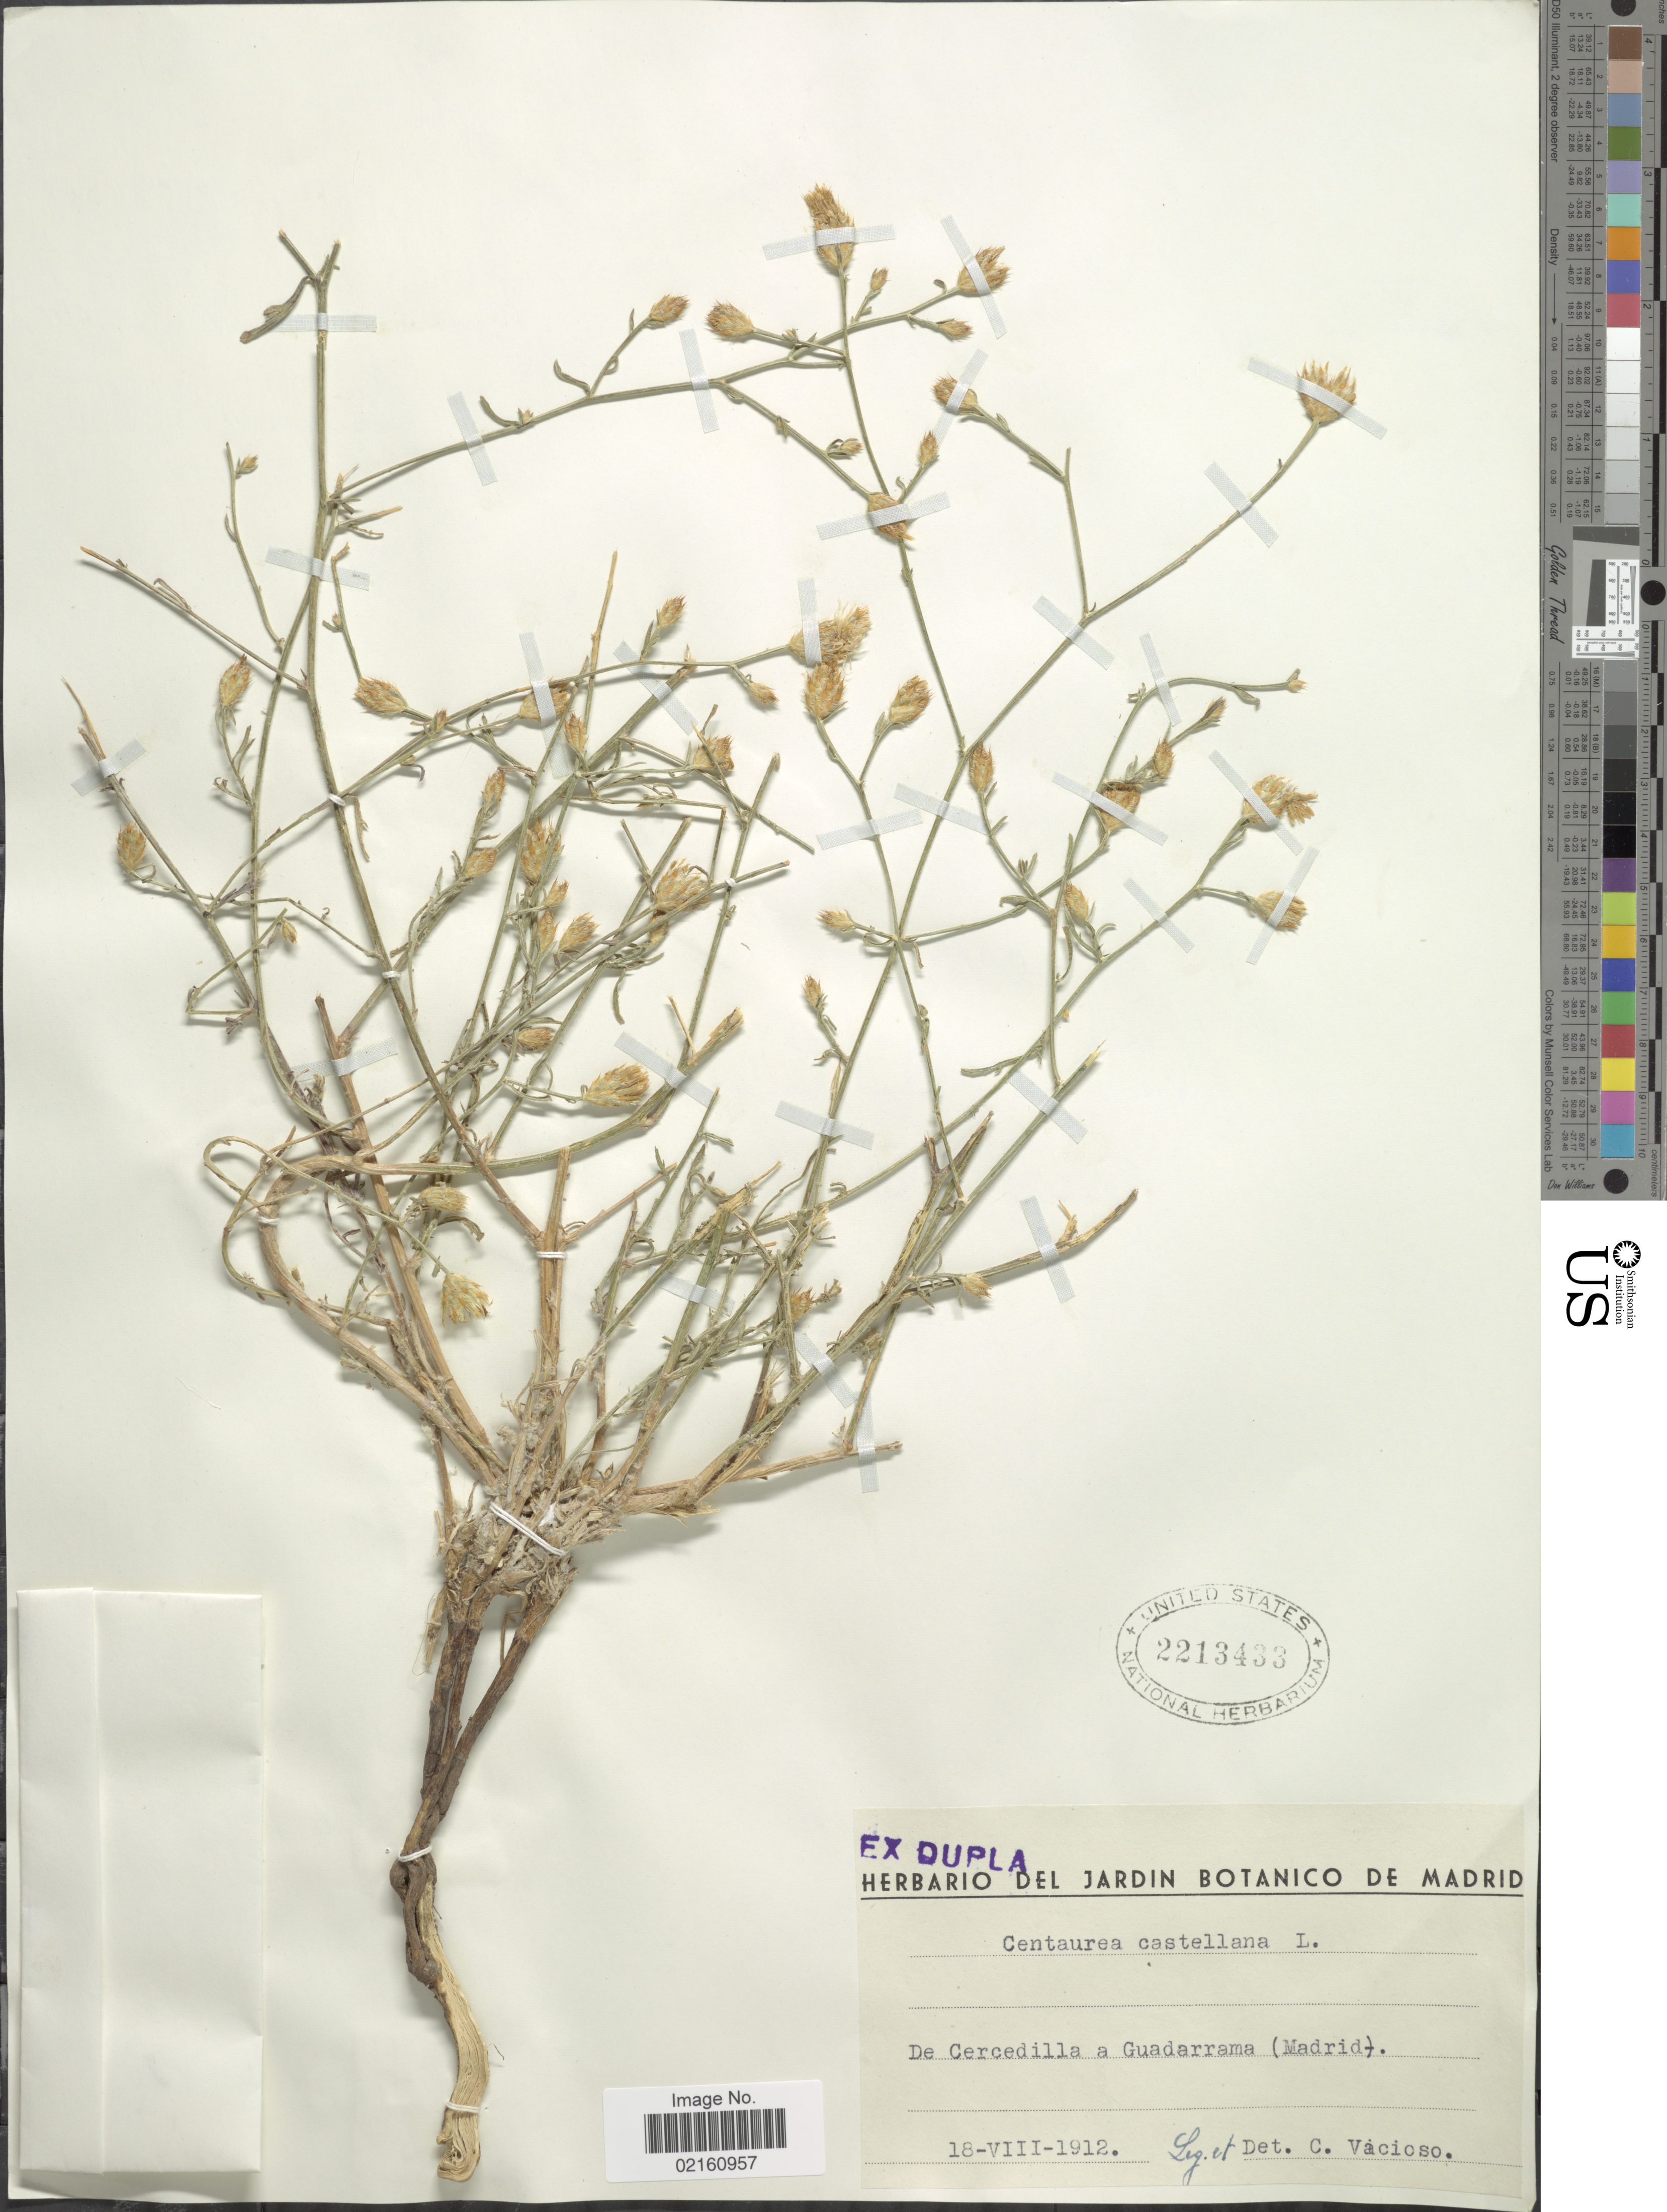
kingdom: Plantae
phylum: Tracheophyta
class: Magnoliopsida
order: Asterales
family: Asteraceae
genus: Centaurea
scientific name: Centaurea castellana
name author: Boiss.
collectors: C. Vicioso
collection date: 1912-08-18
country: Spain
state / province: Madrid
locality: De Cercedilla a Guadarrama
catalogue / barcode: US 2213433